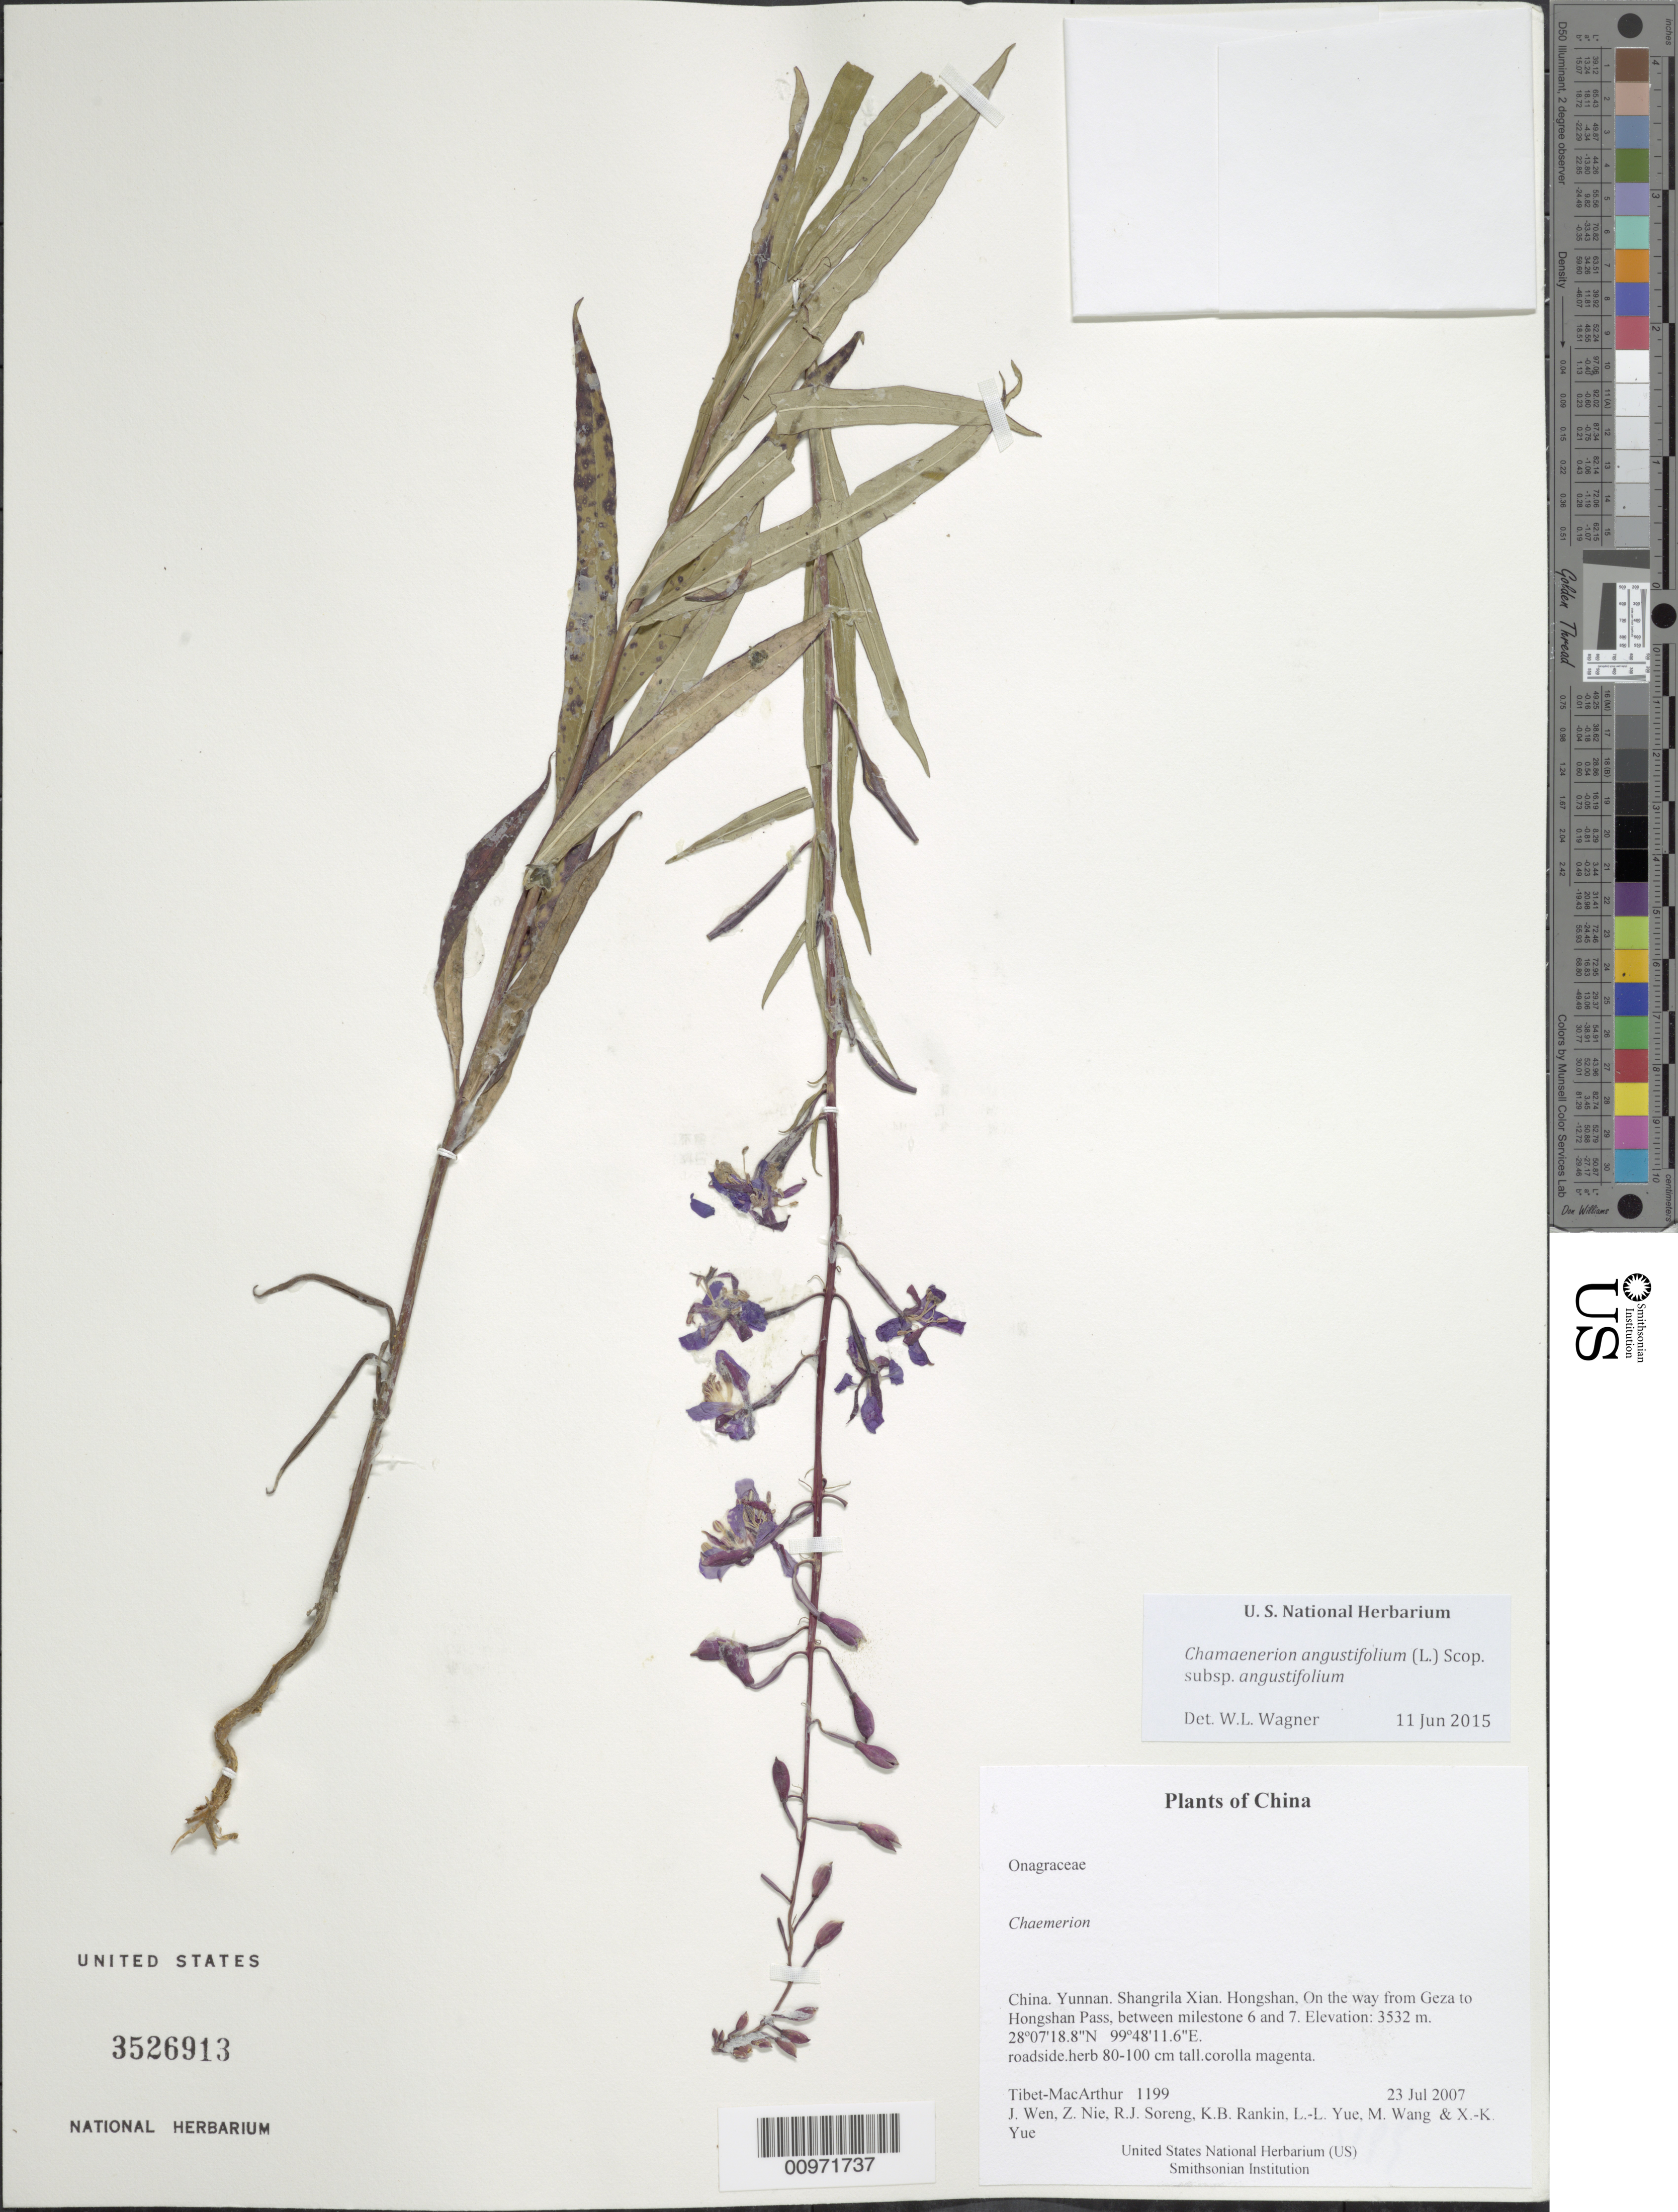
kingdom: Plantae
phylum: Tracheophyta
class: Magnoliopsida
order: Myrtales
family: Onagraceae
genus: Chamaenerion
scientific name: Chamaenerion angustifolium subsp. angustifolium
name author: (L.) Scop.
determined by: Wagner, W. L., (BOT), Smithsonian Institution - National Museum of Natural History (UNITED STATES)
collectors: Tibet-MacArthur, J. Wen, Z. Nie, R. J. Soreng, K. Rankin, L. Yue, M. Wang & X. Yue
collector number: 1199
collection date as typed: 23 Jul 2007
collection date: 2007-07-23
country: China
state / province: Yunnan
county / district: Shangrila Xian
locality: Hongshan, On the way from Geza to Hongshan Pass, between milestone 6 and 7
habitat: roadside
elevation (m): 3532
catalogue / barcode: US 3526913